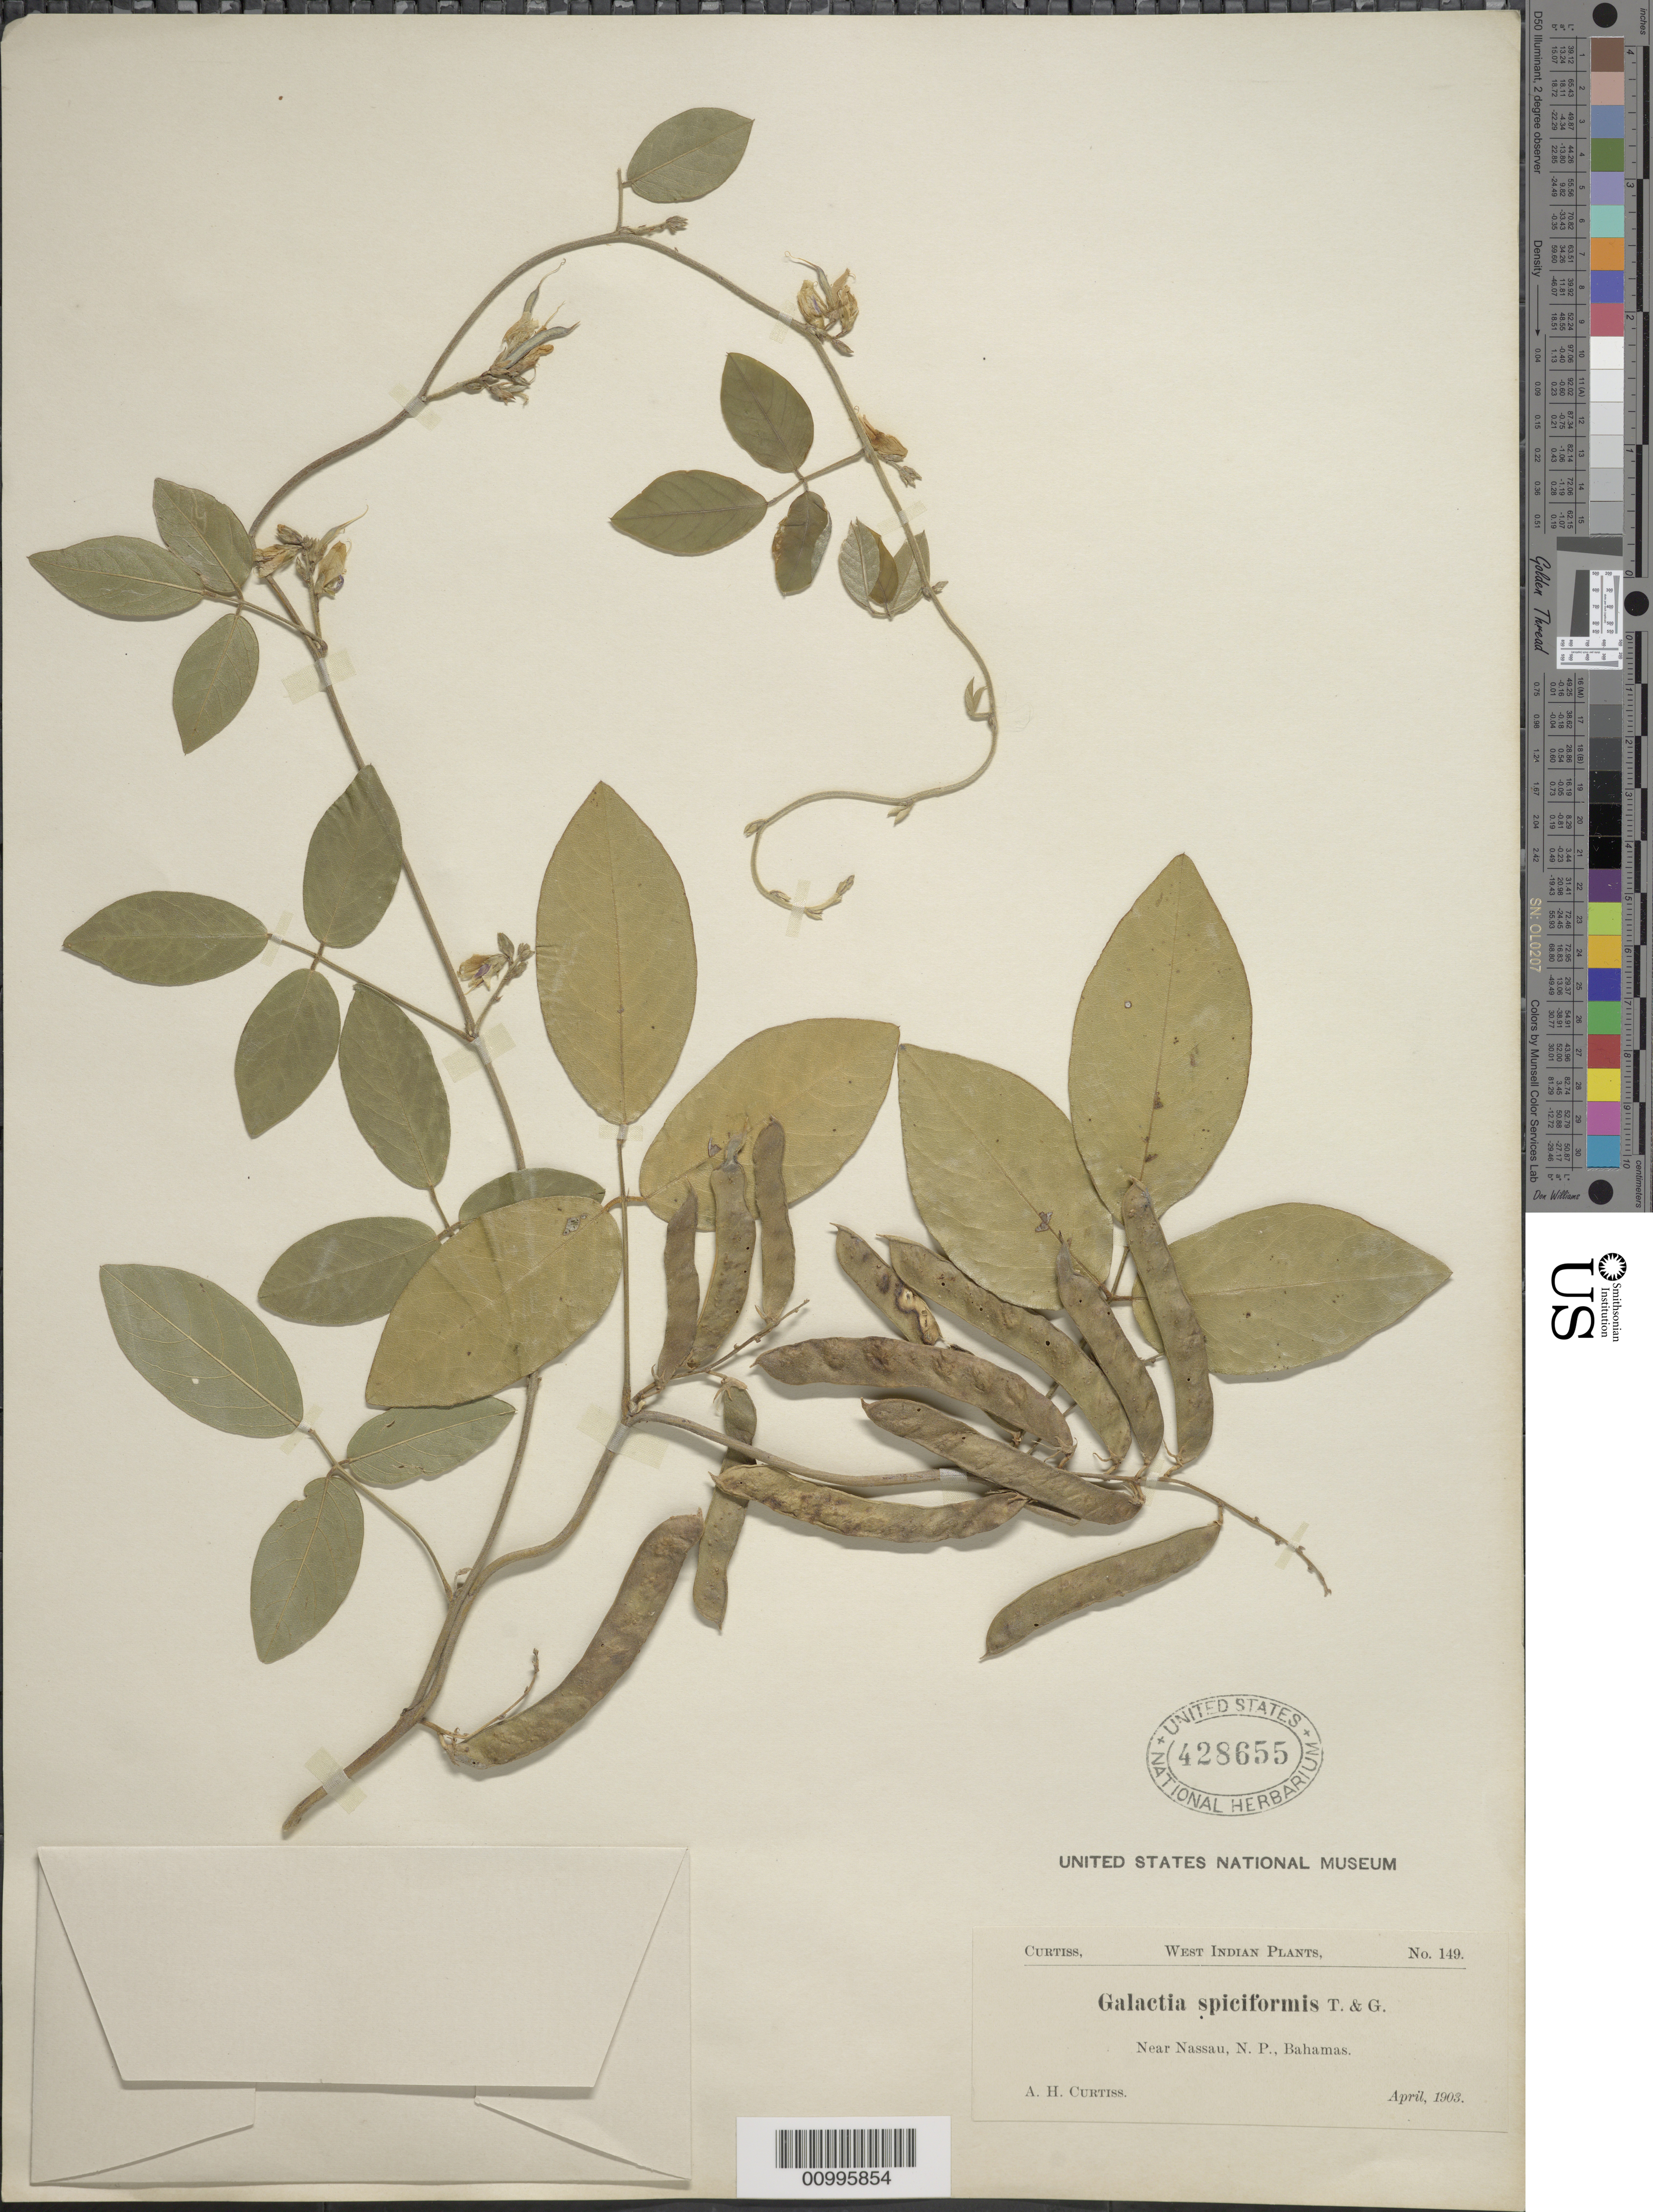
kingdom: Plantae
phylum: Tracheophyta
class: Magnoliopsida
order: Fabales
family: Fabaceae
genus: Galactia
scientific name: Galactia spiciformis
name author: Torr. & A. Gray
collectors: A. H. Curtiss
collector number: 149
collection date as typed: Apr 1903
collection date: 1903-04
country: Bahamas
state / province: New Providence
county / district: Nassau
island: New Providence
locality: Near Nassau, N. P.,Bahamas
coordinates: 0 N, 0 E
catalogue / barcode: US 428655